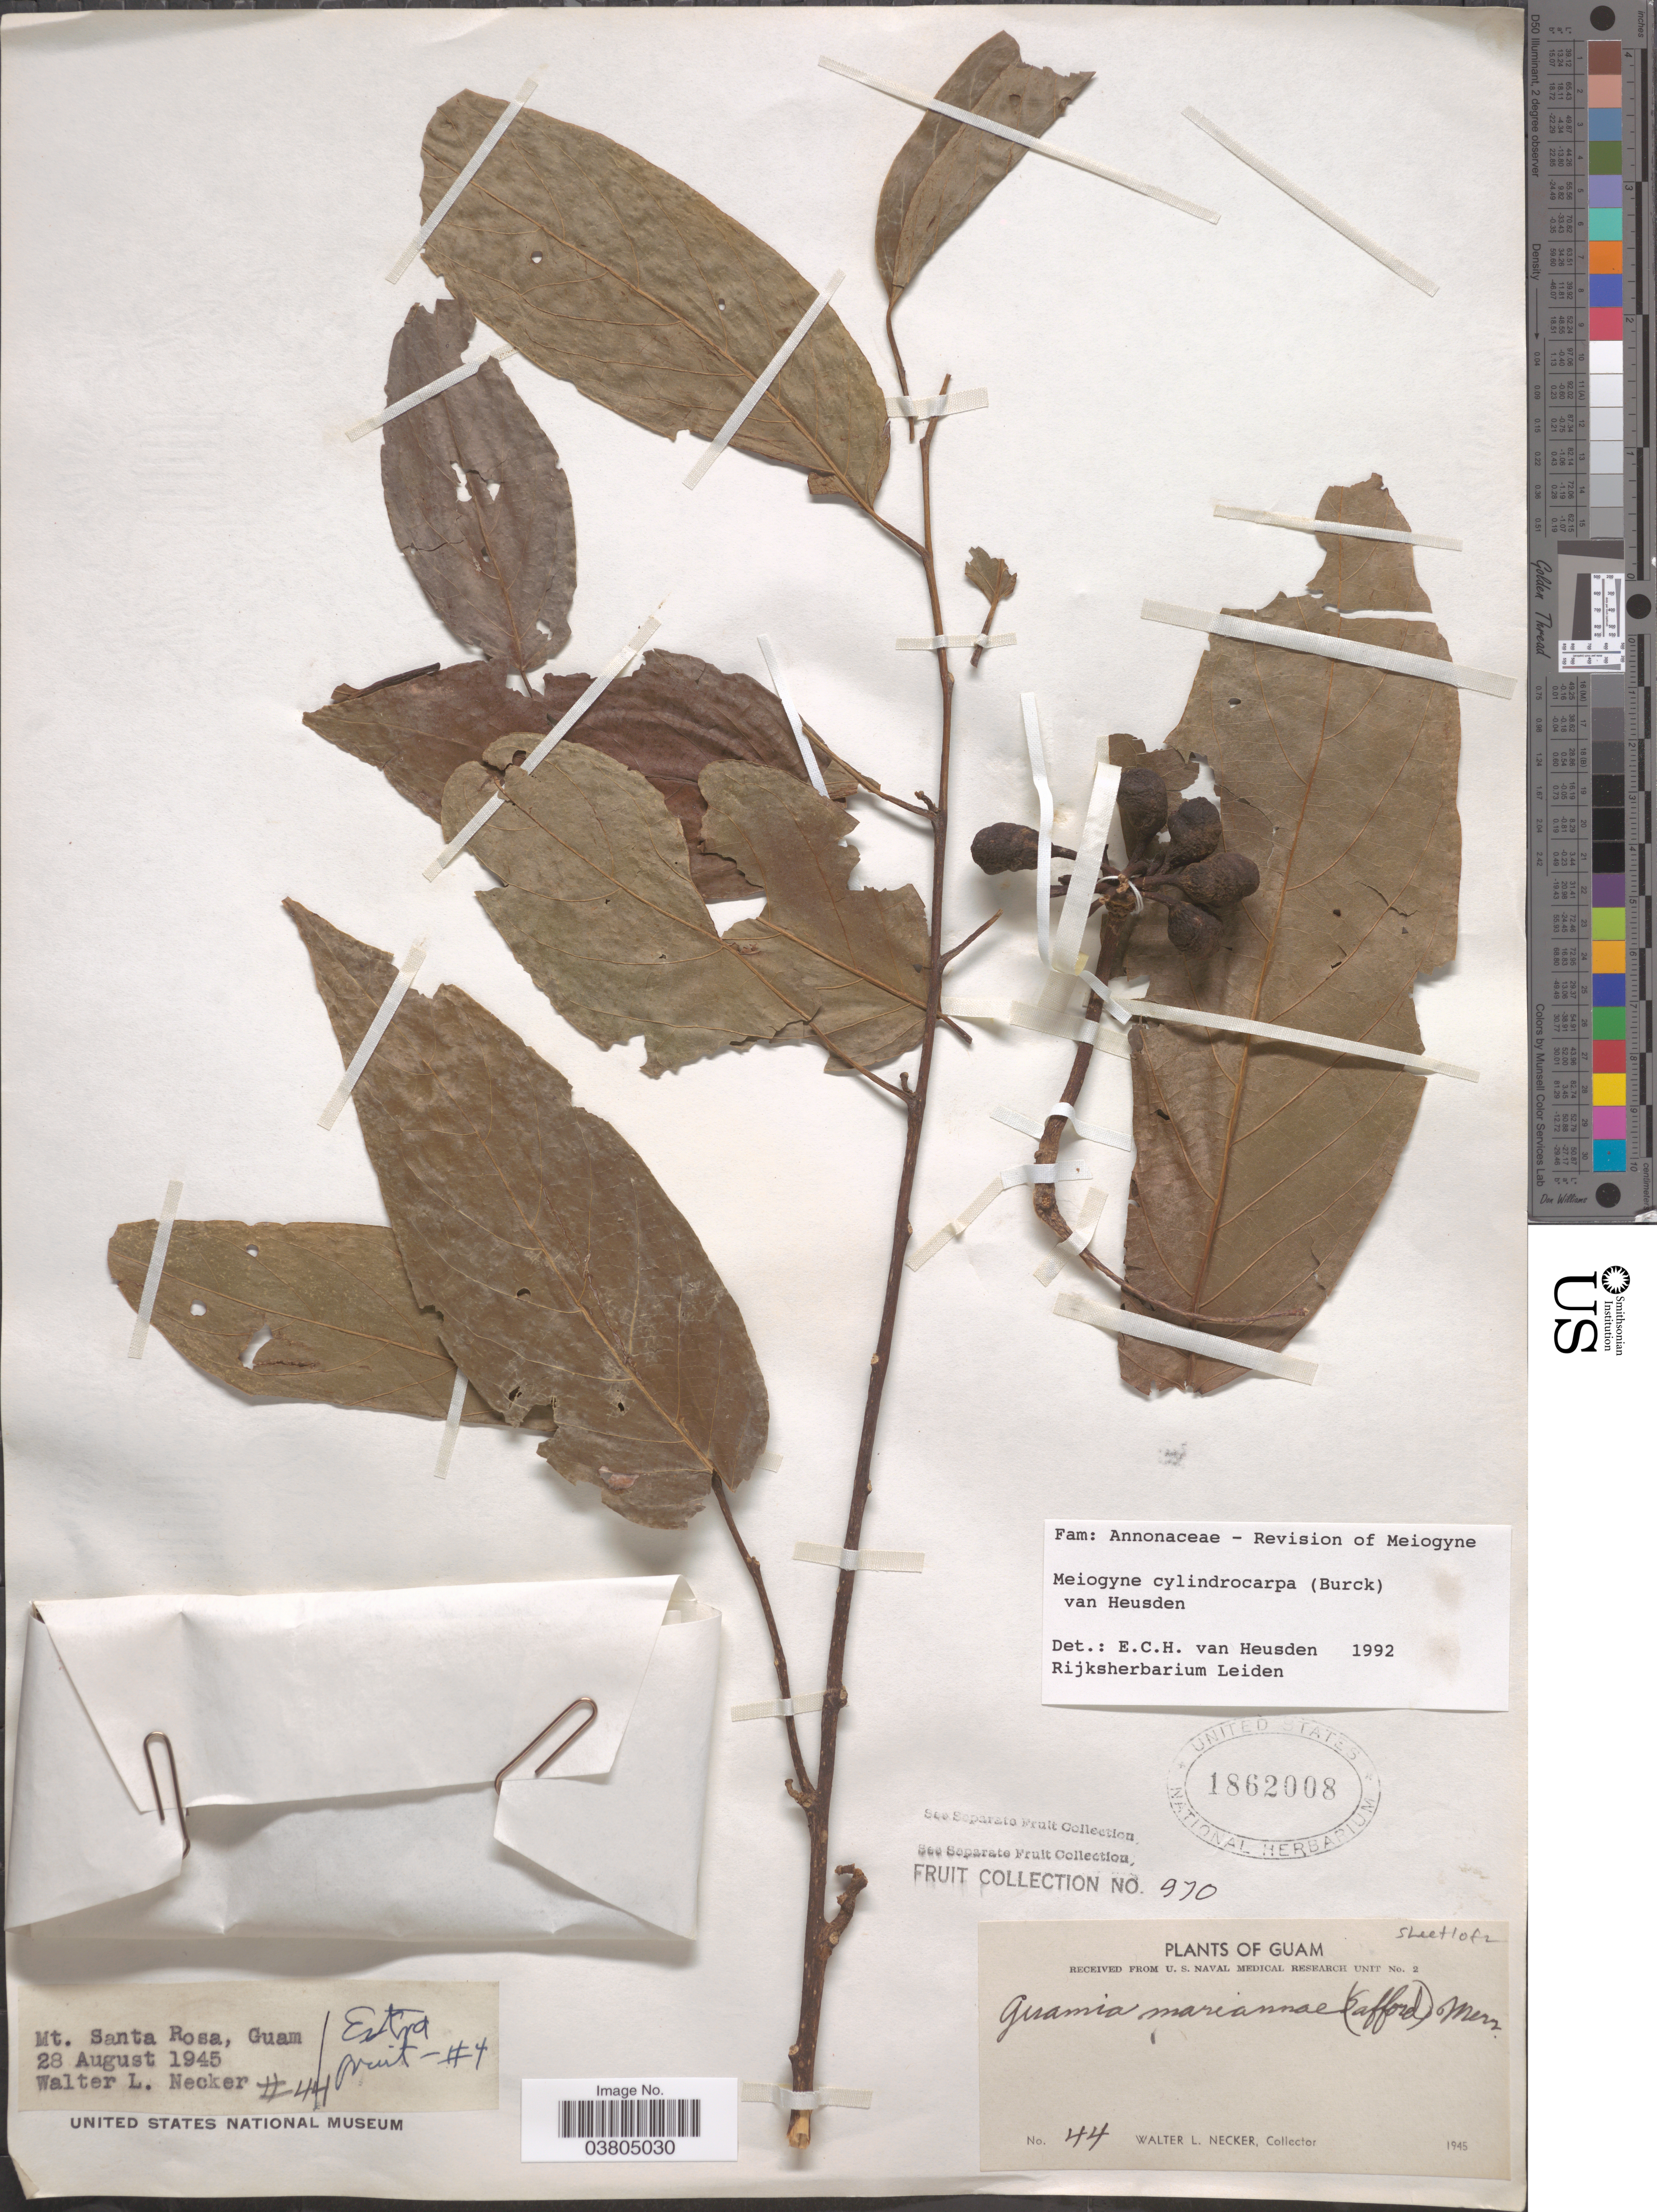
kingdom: Plantae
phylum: Tracheophyta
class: Magnoliopsida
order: Magnoliales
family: Annonaceae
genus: Meiogyne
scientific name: Meiogyne cylindrocarpa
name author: (Burck) Van Huesden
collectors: W. L. Necker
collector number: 44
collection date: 1945-08-28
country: Guam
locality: Mt. Santa Rosa.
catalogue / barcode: US 1862008